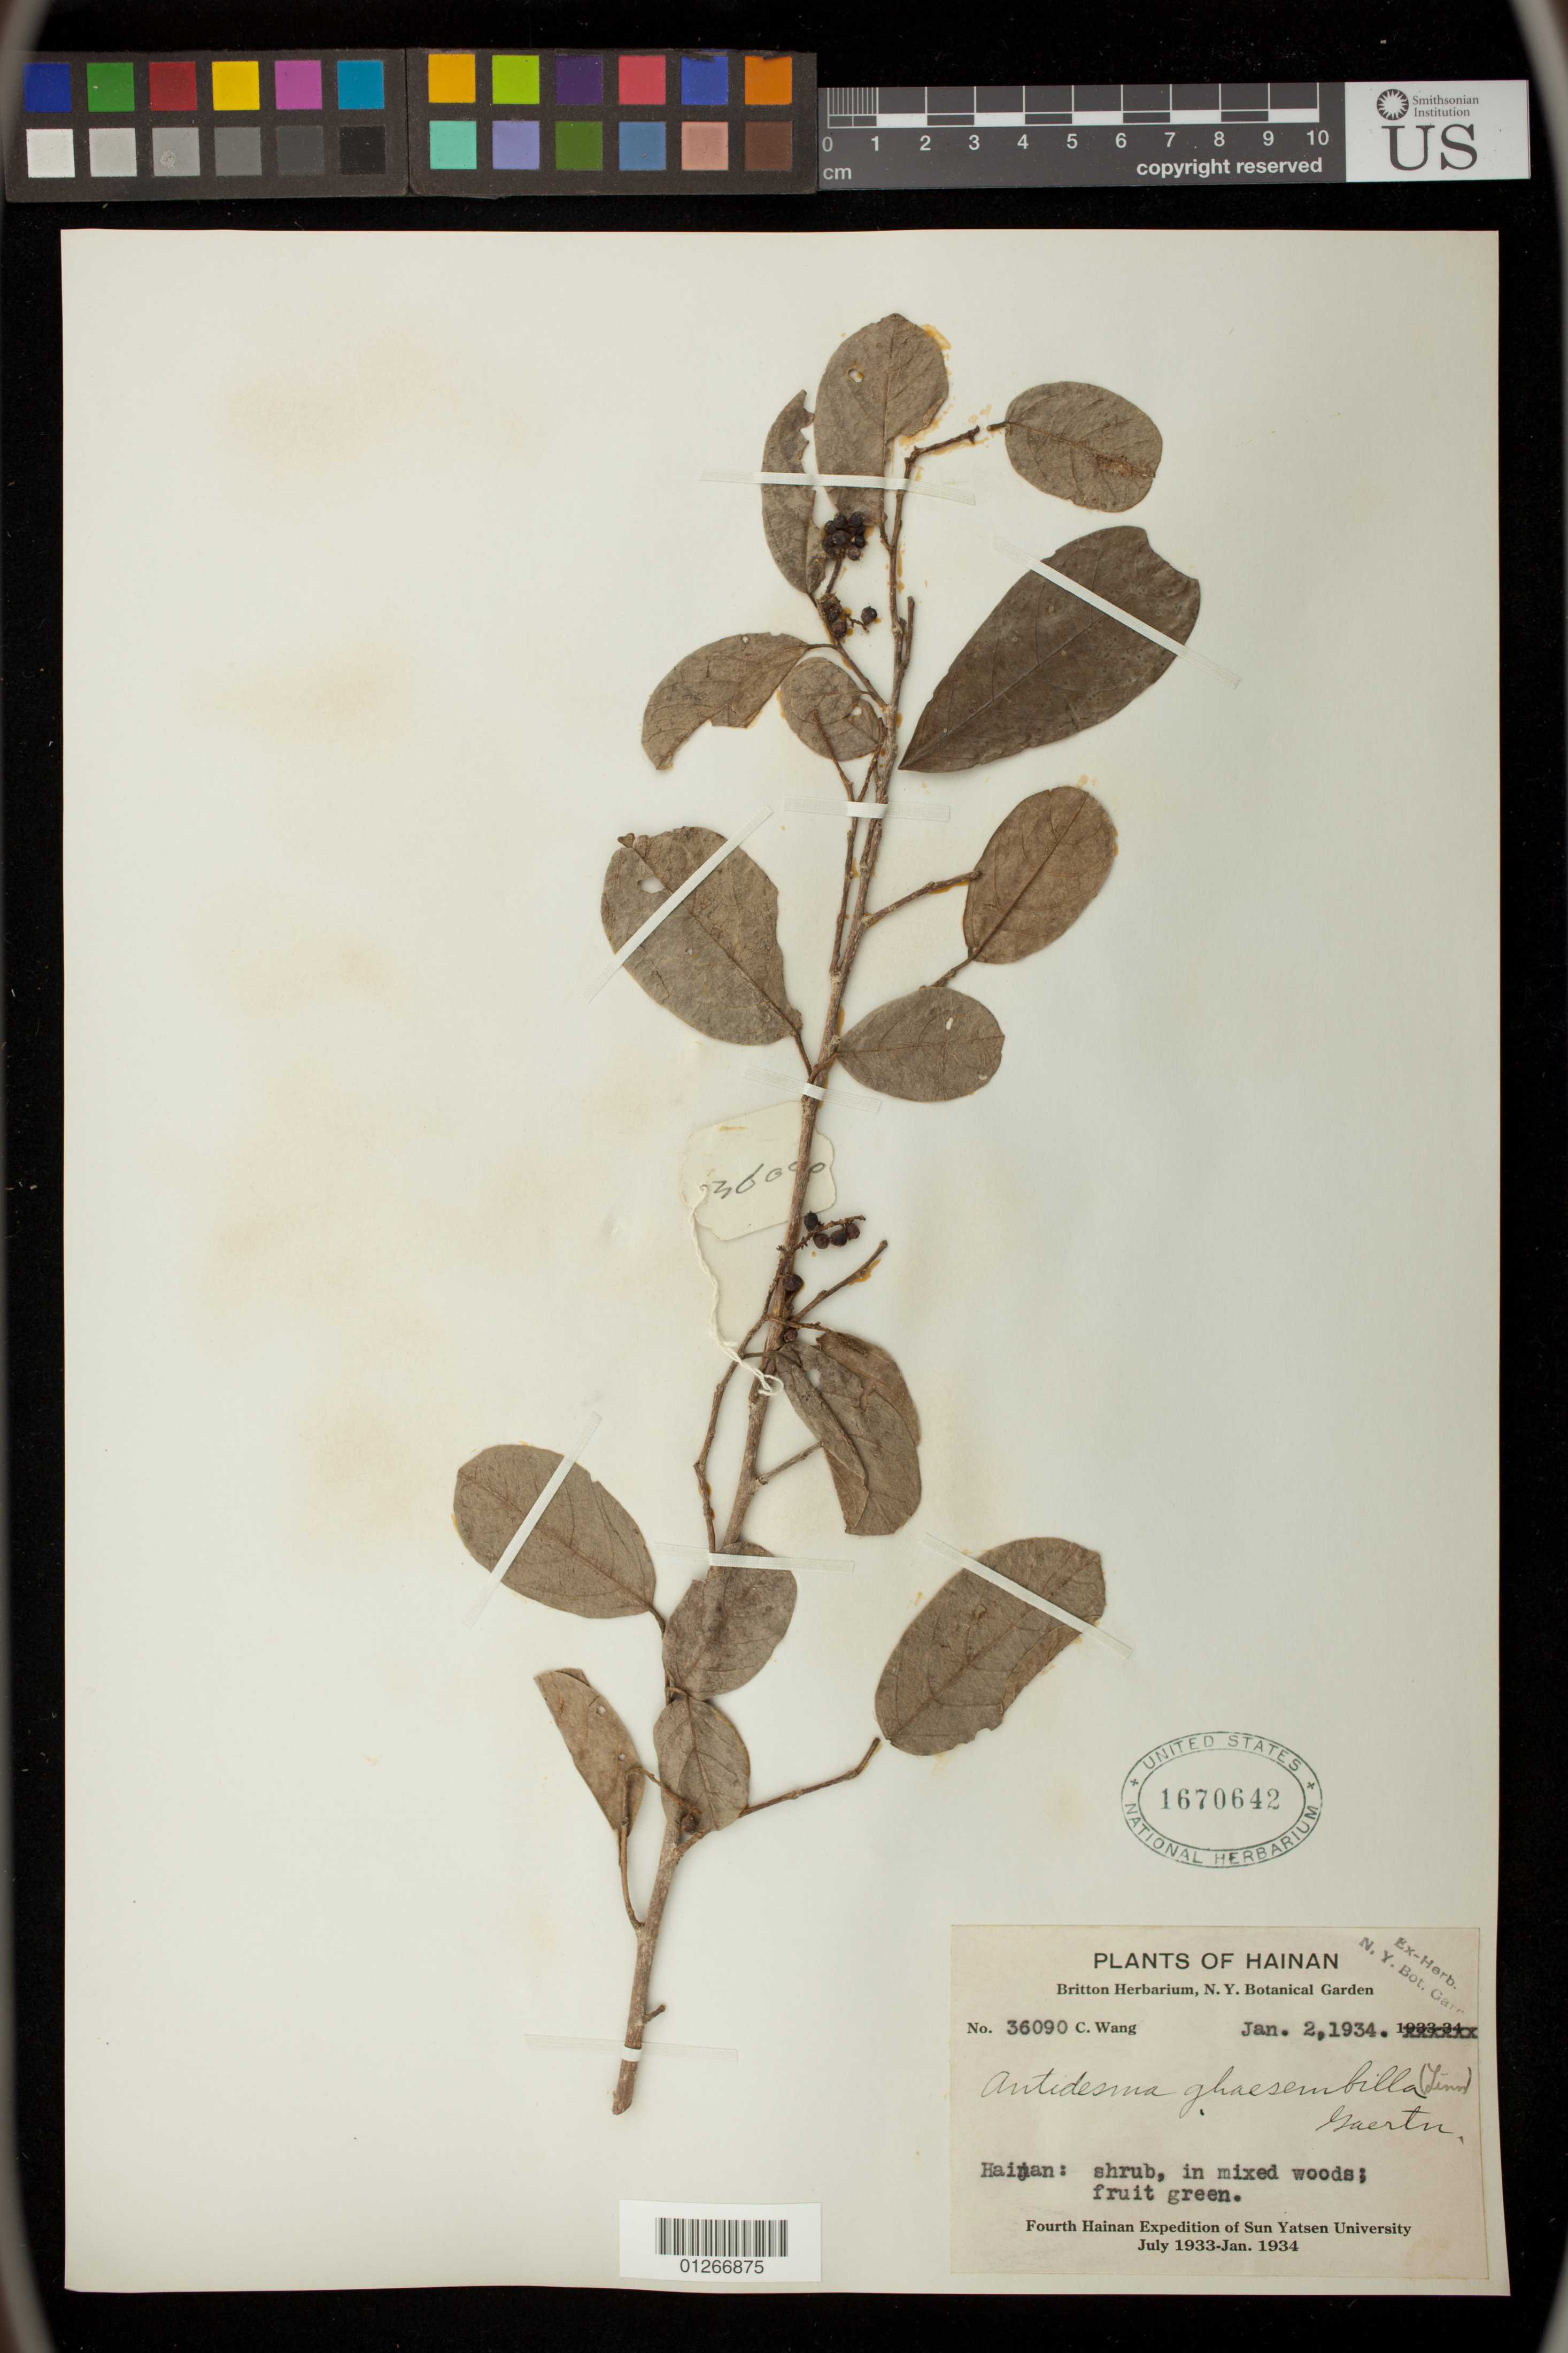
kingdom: Plantae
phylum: Tracheophyta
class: Magnoliopsida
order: Malpighiales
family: Phyllanthaceae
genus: Antidesma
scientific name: Antidesma ghaesembilla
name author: Gaertn.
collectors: C. Wang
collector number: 36090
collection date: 1934-01-02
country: China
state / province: Hainan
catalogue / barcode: US 1670642